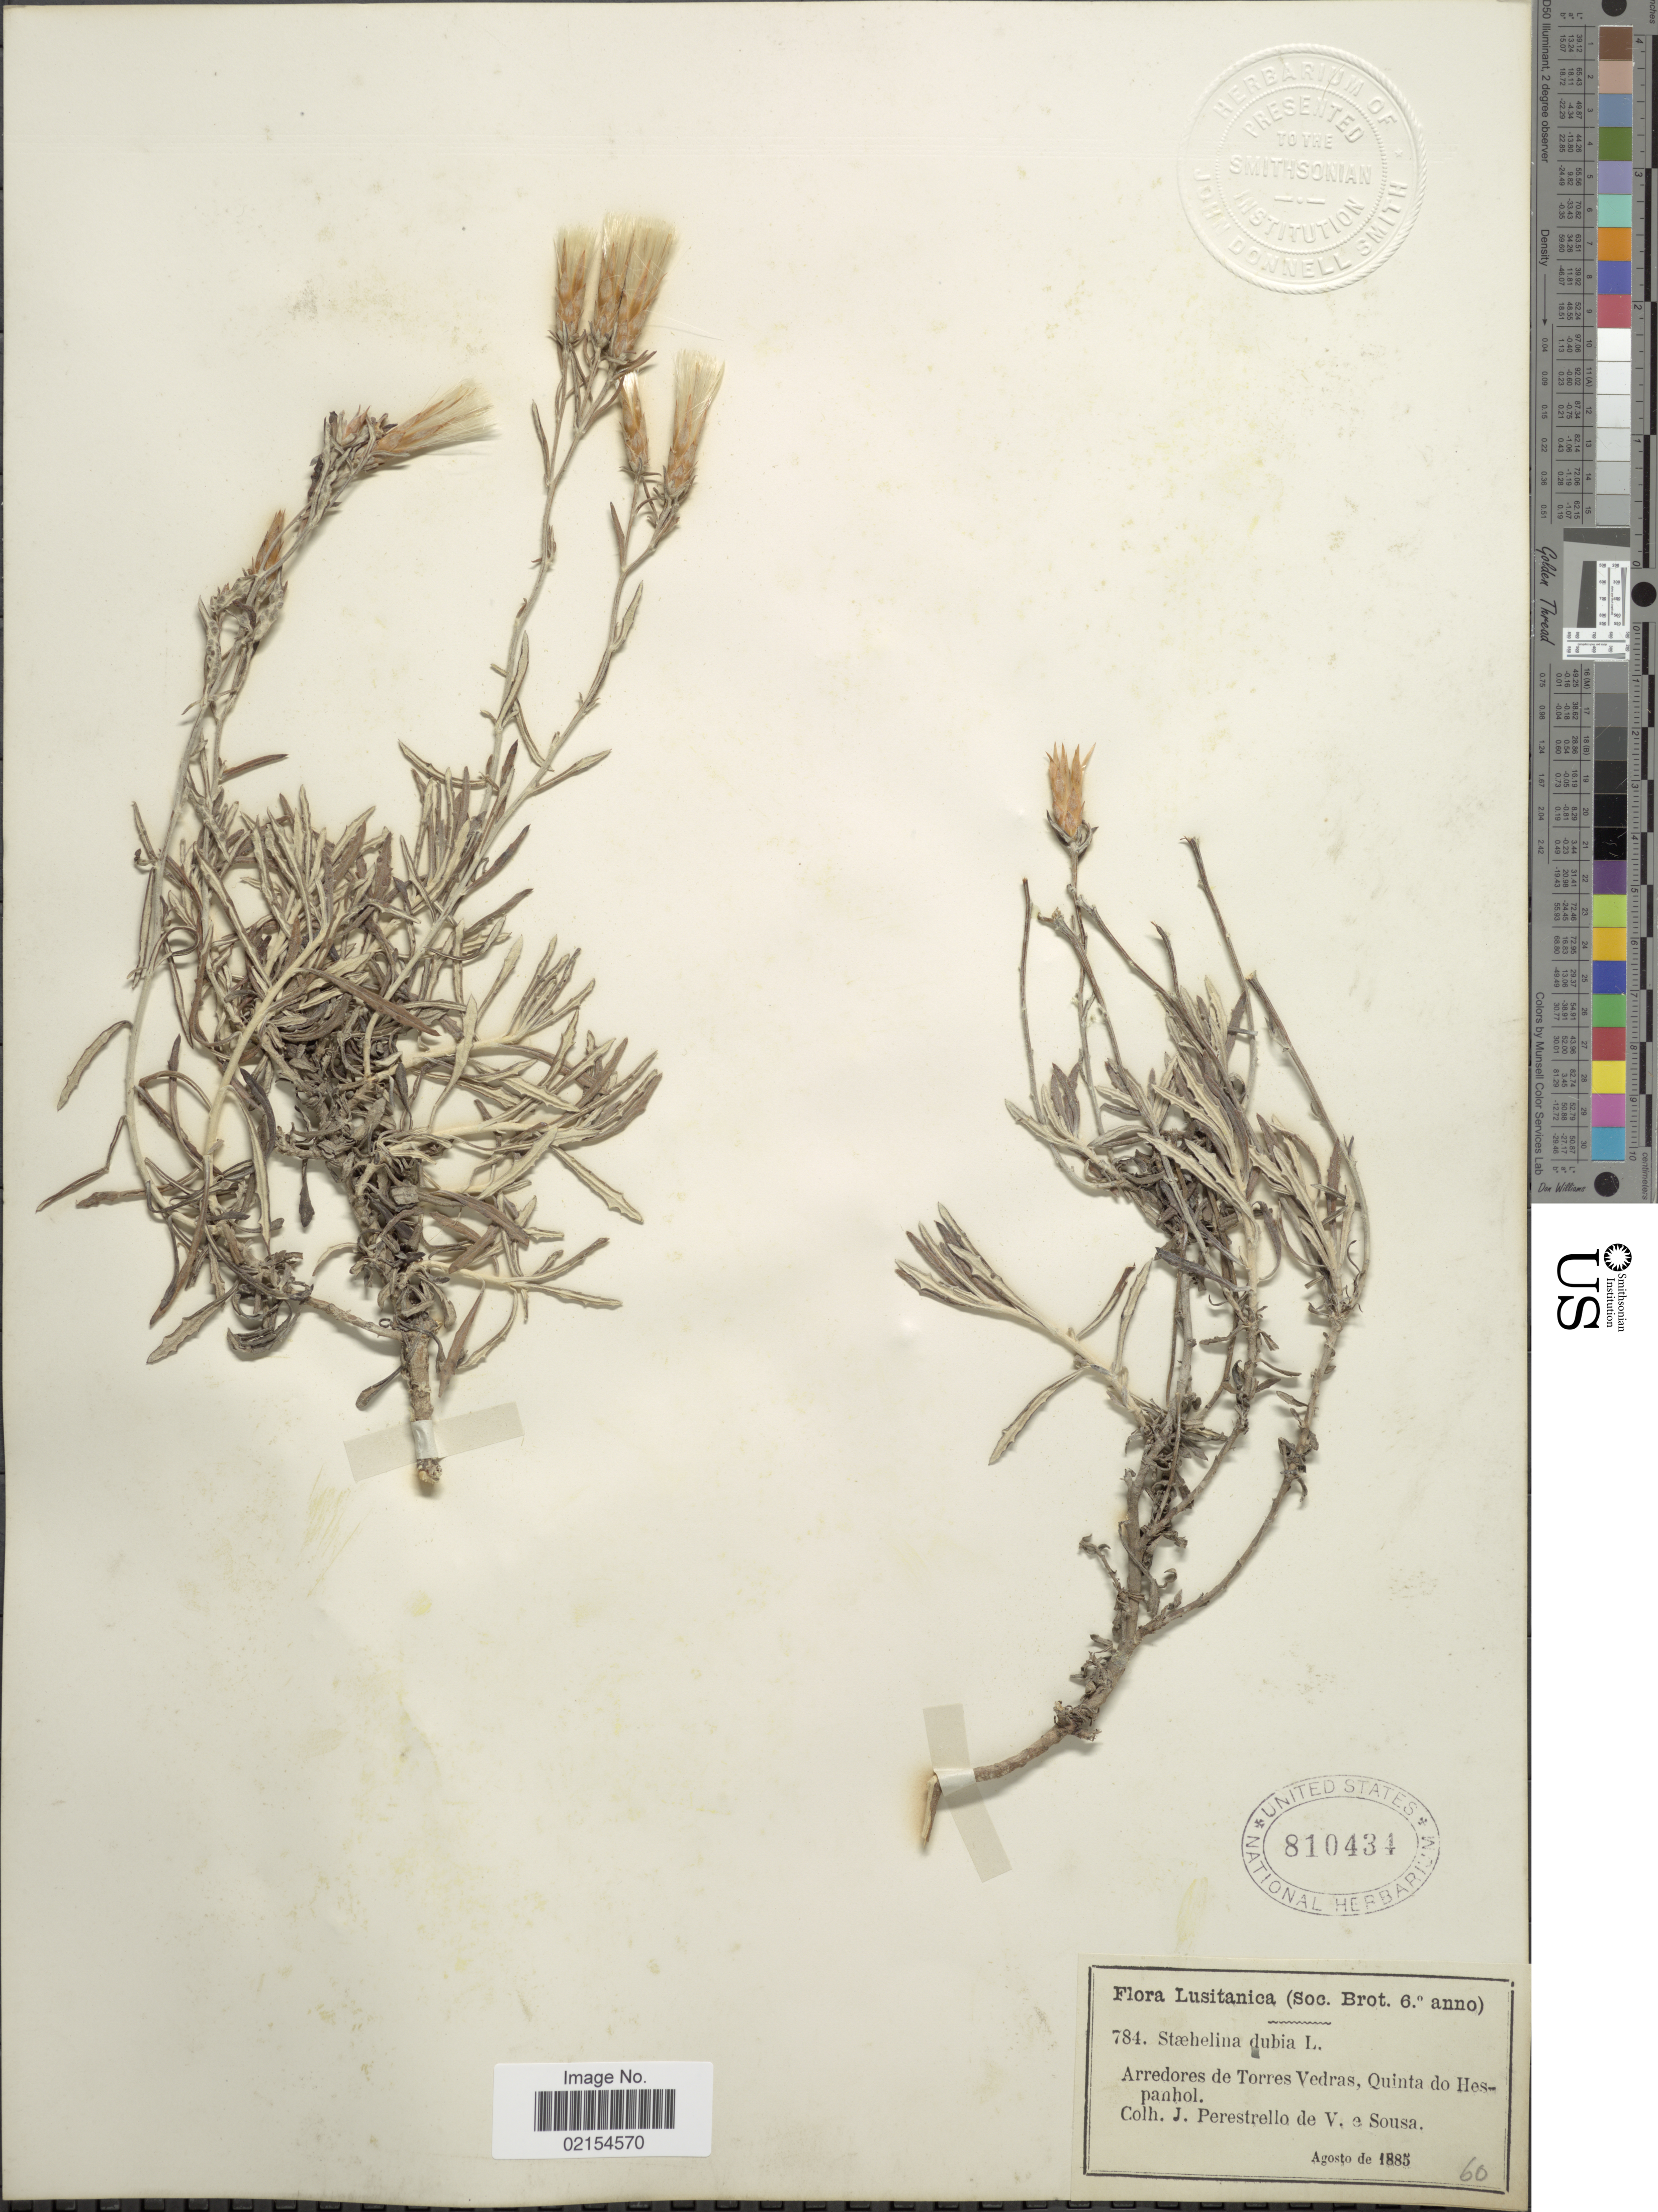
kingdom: Plantae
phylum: Tracheophyta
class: Magnoliopsida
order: Asterales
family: Asteraceae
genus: Staehelina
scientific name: Staehelina dubia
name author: L.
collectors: J. Perestrello de V. & -. Sousa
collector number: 784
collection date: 1885-08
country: Portugal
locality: Lusitanica, Arredores de Torres Vedras, Quinta do Hespanhol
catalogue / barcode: US 810434